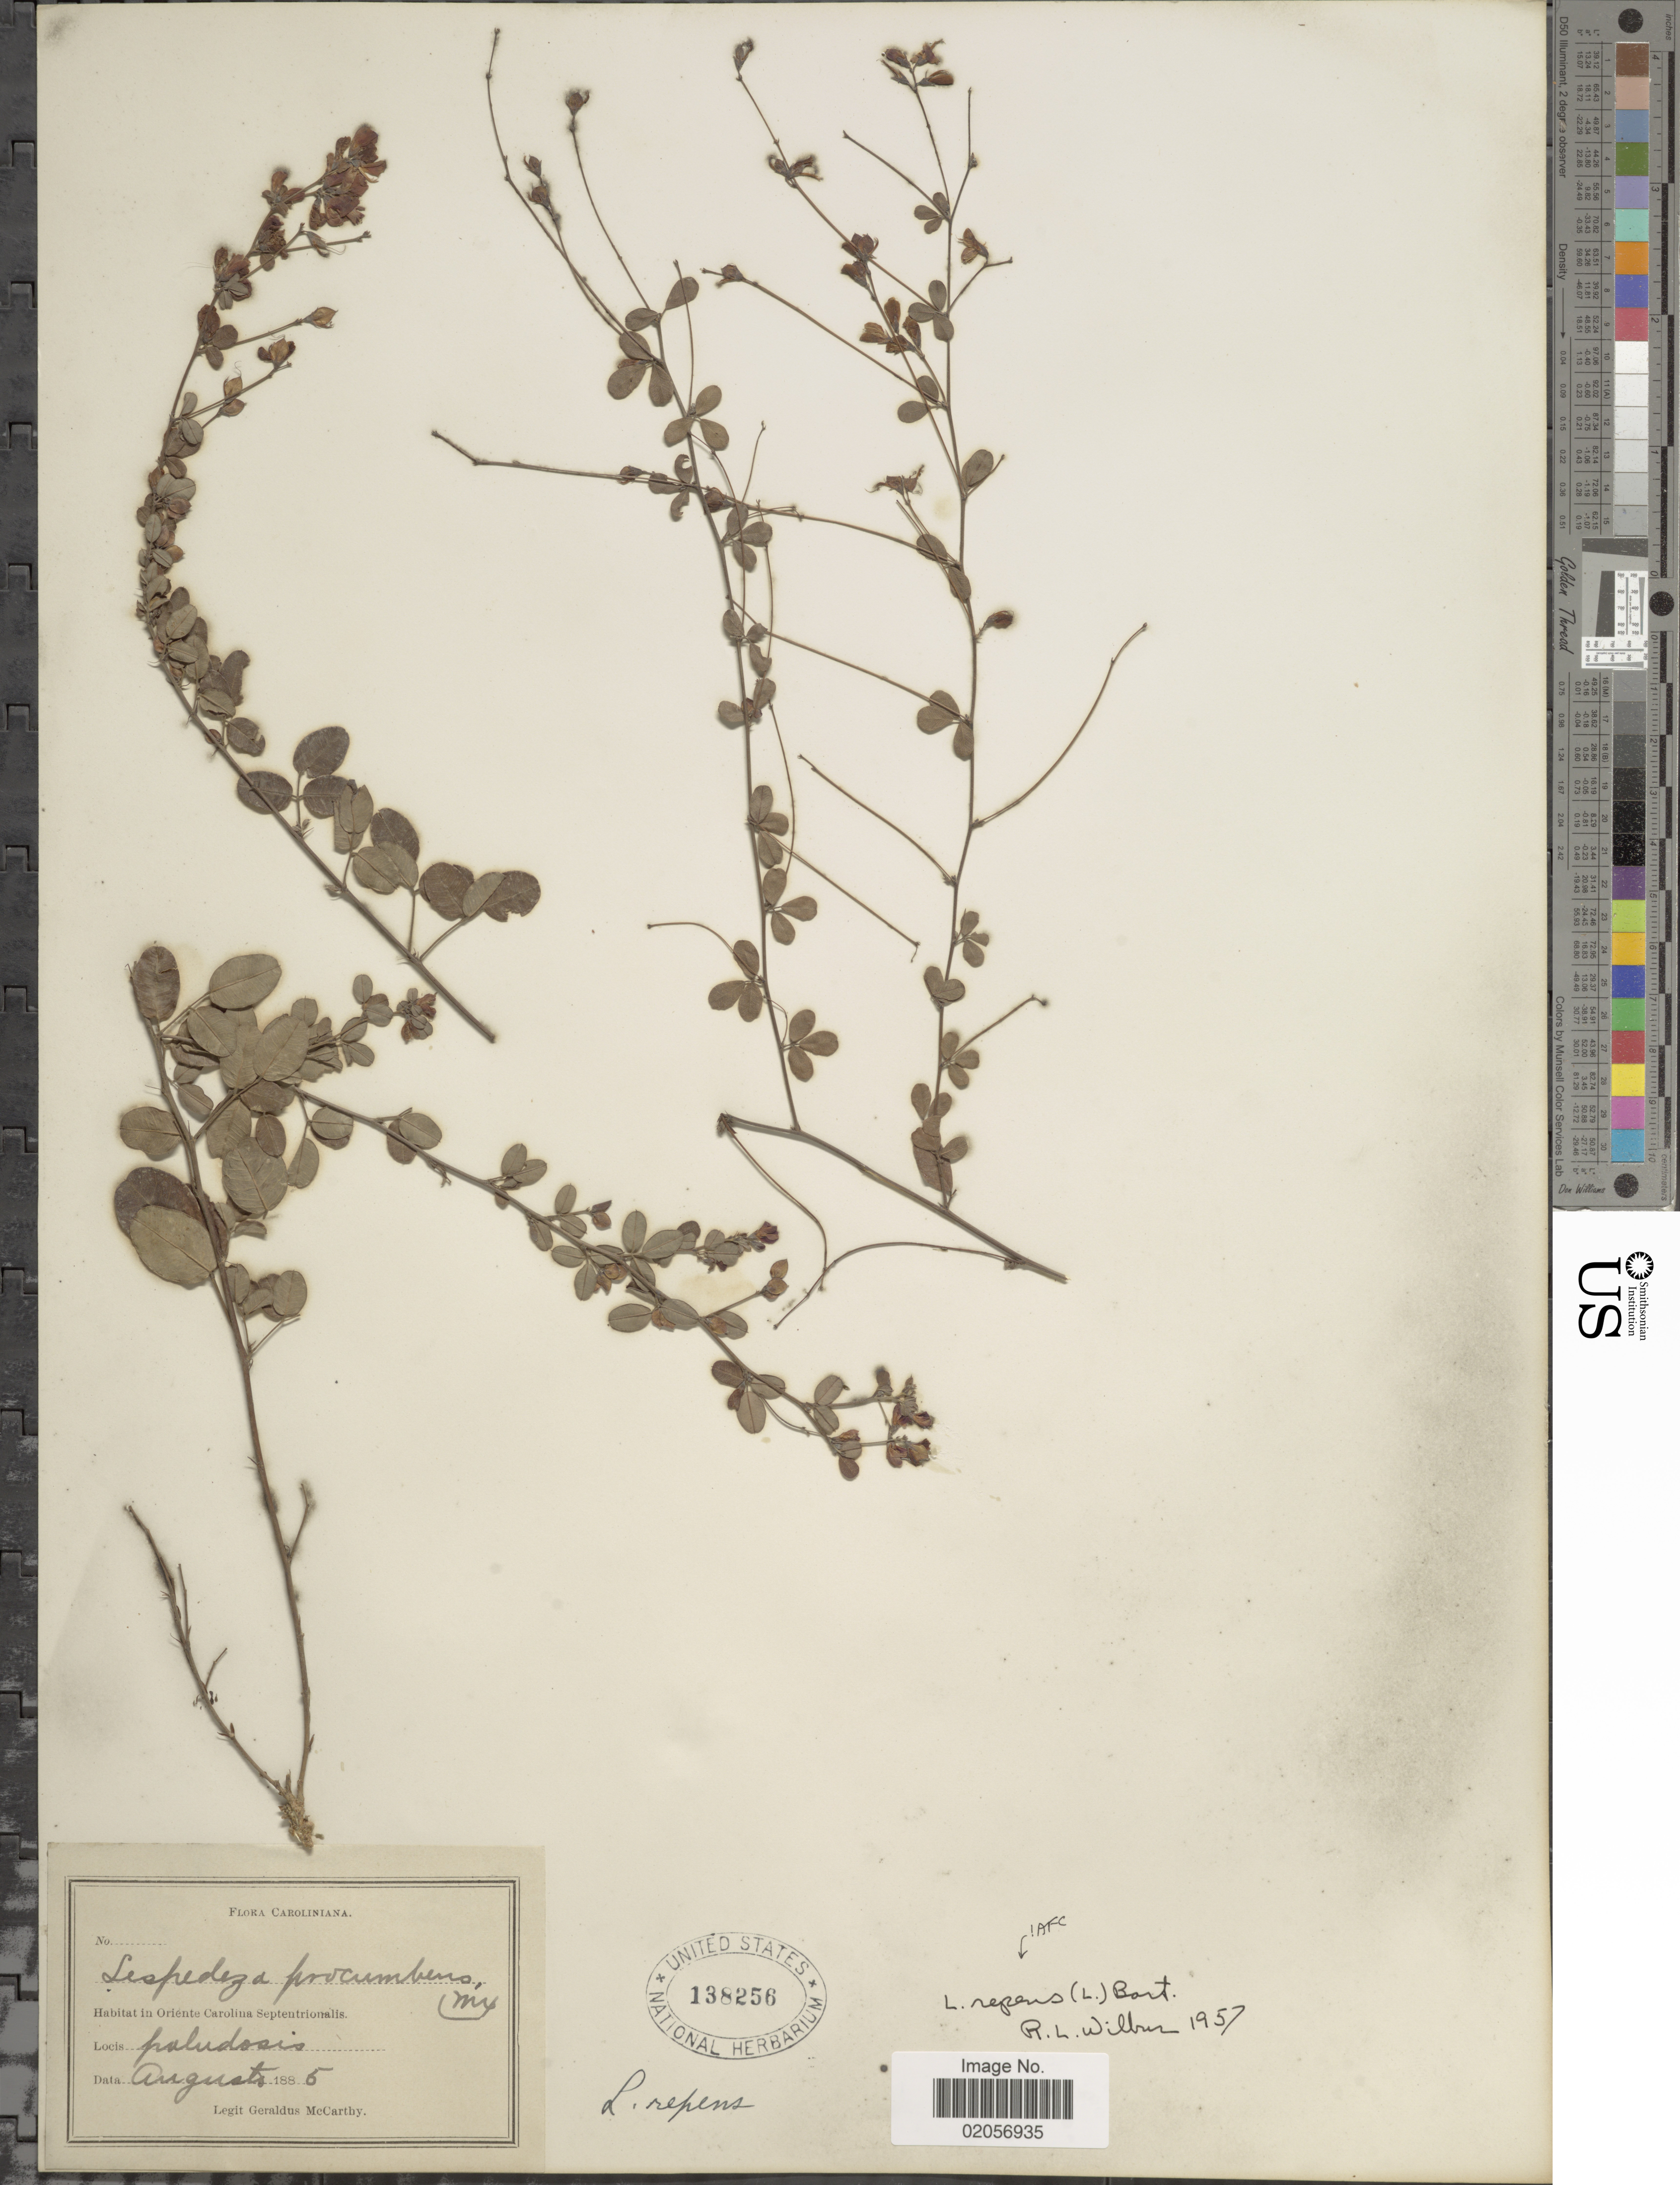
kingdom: Plantae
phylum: Tracheophyta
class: Magnoliopsida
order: Fabales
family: Fabaceae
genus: Lespedeza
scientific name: Lespedeza repens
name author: (L.) W.P.C. Barton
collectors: M. McCarthy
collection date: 1885-08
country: United States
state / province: North Carolina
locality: Caroliniana, in Oriente Carolina Septentrionalis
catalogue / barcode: US 138256